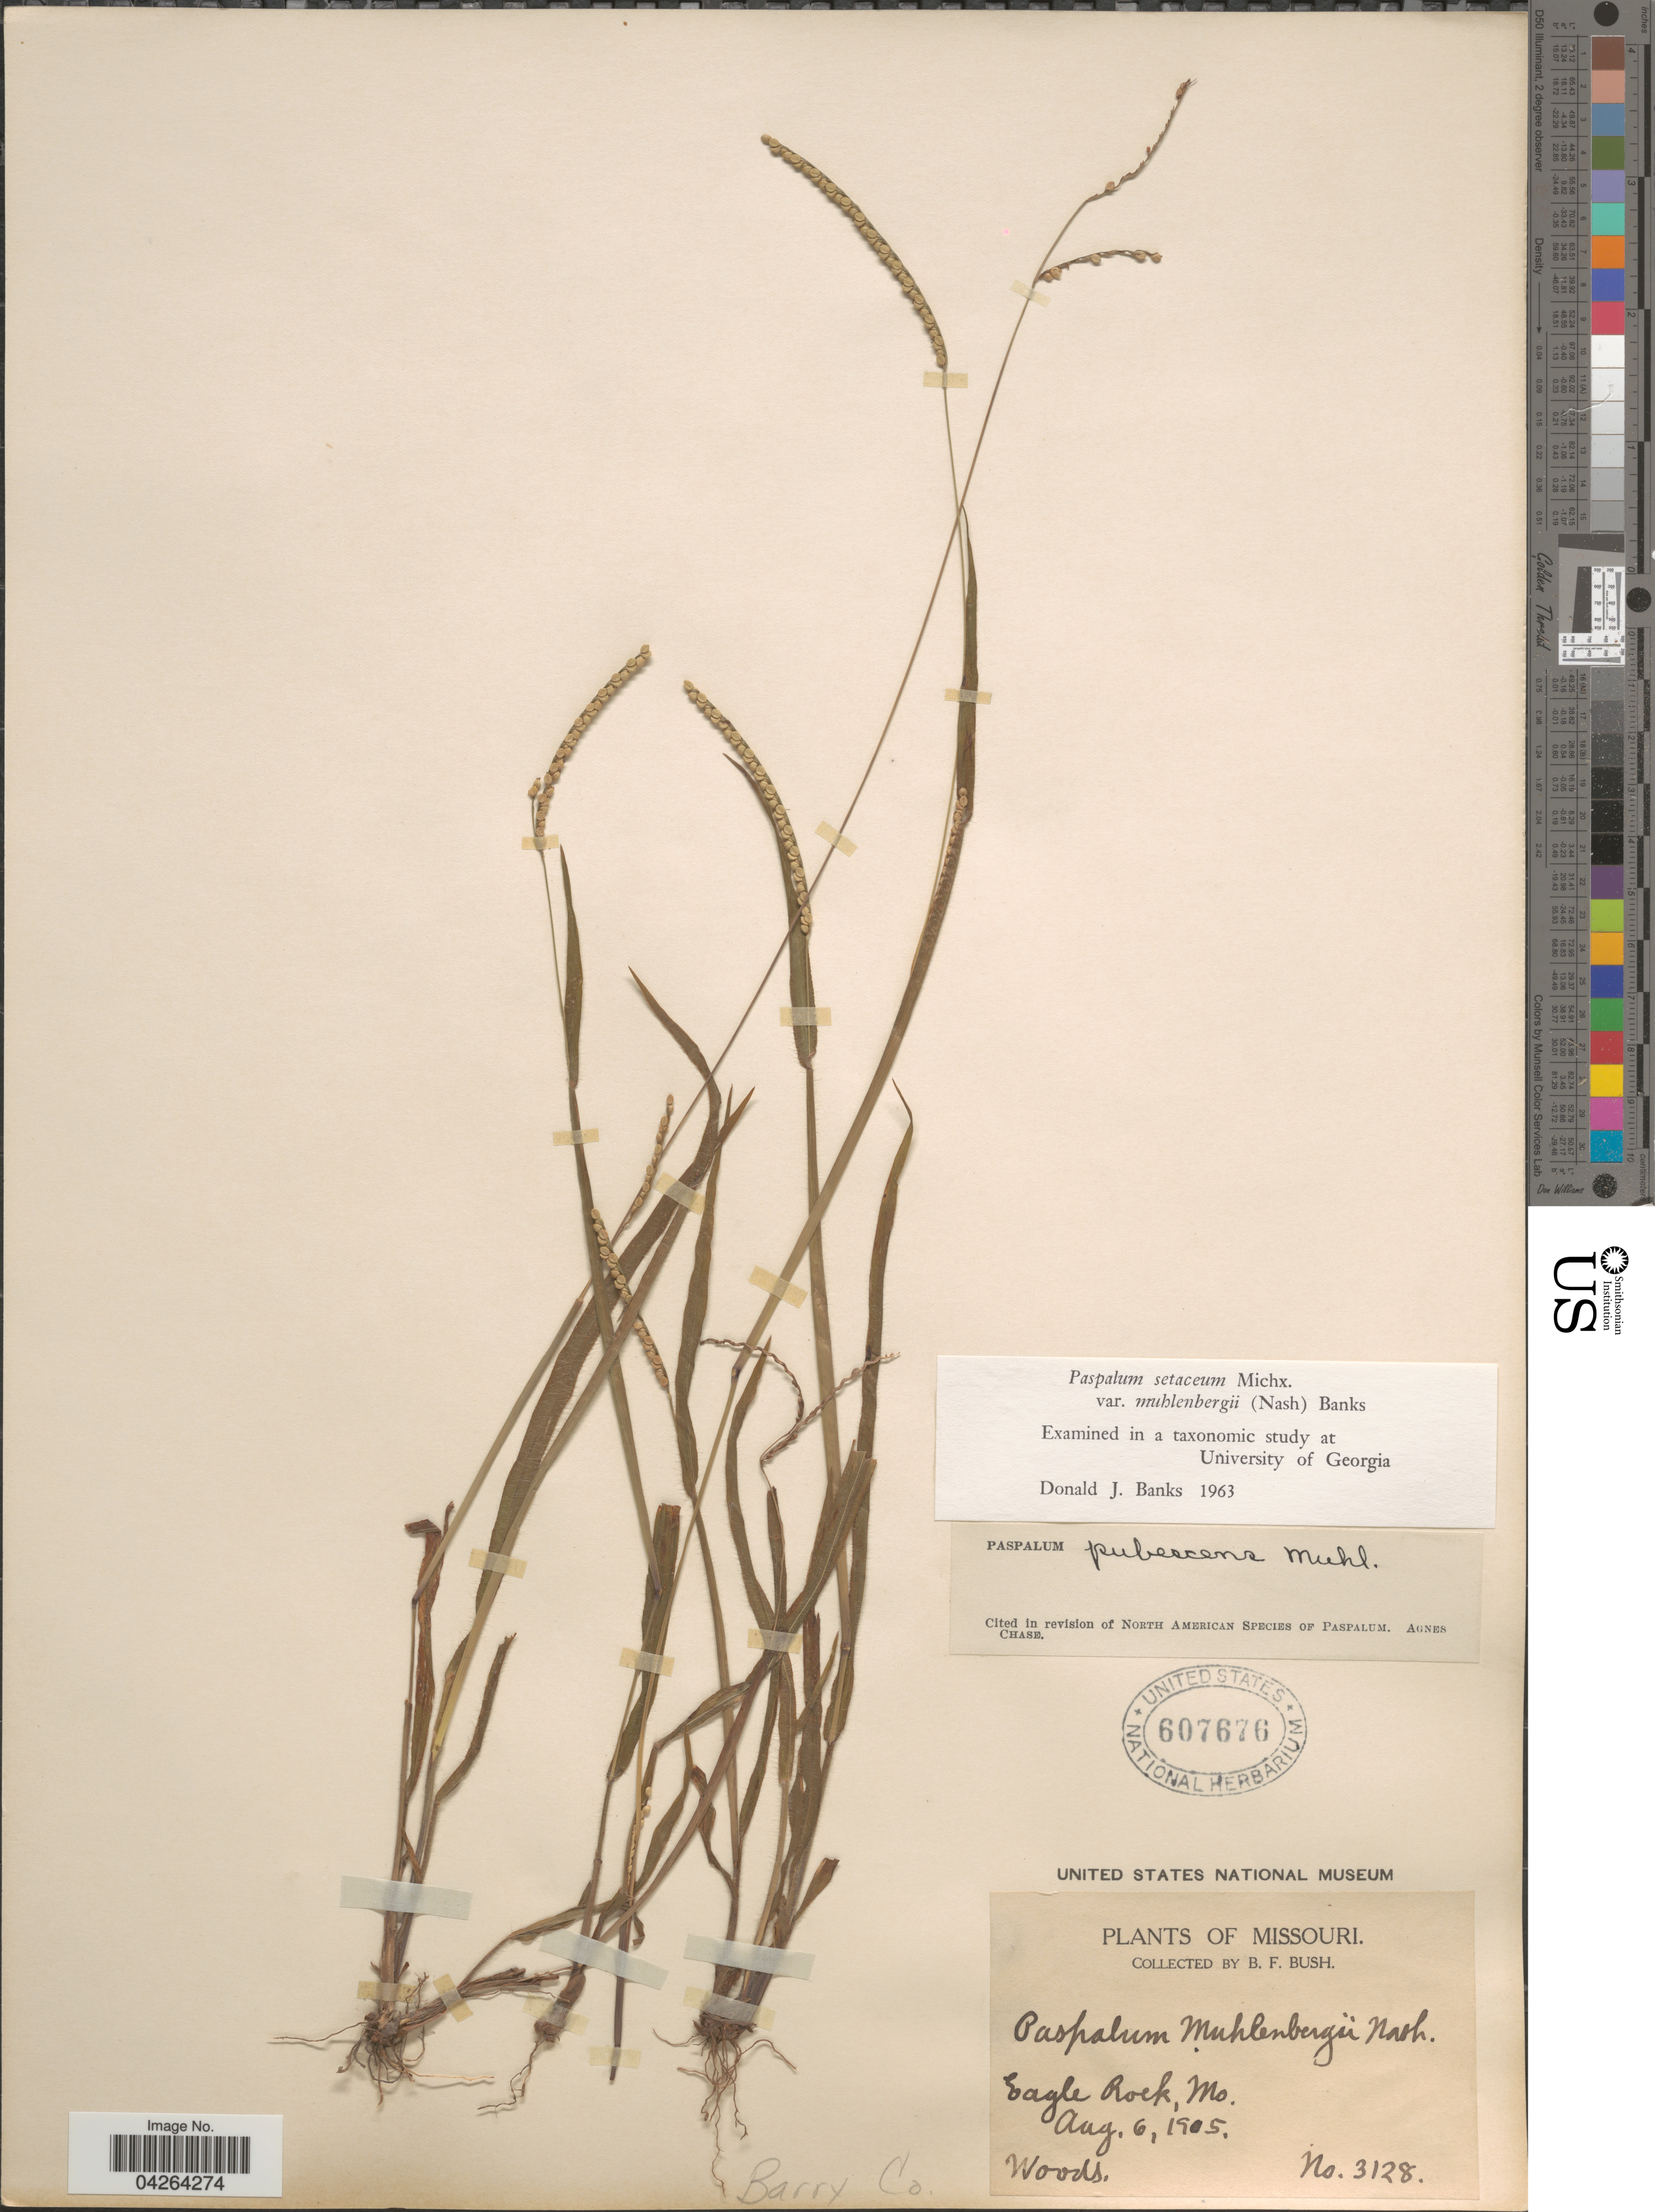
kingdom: Plantae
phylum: Tracheophyta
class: Liliopsida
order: Poales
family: Poaceae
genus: Paspalum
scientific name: Paspalum setaceum var. muhlenbergii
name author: (Nash) D.J. Banks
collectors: B. F. Bush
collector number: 3128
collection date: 1905-08-06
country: United States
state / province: Missouri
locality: Eagle Rock. Barry Co.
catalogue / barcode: US 607676